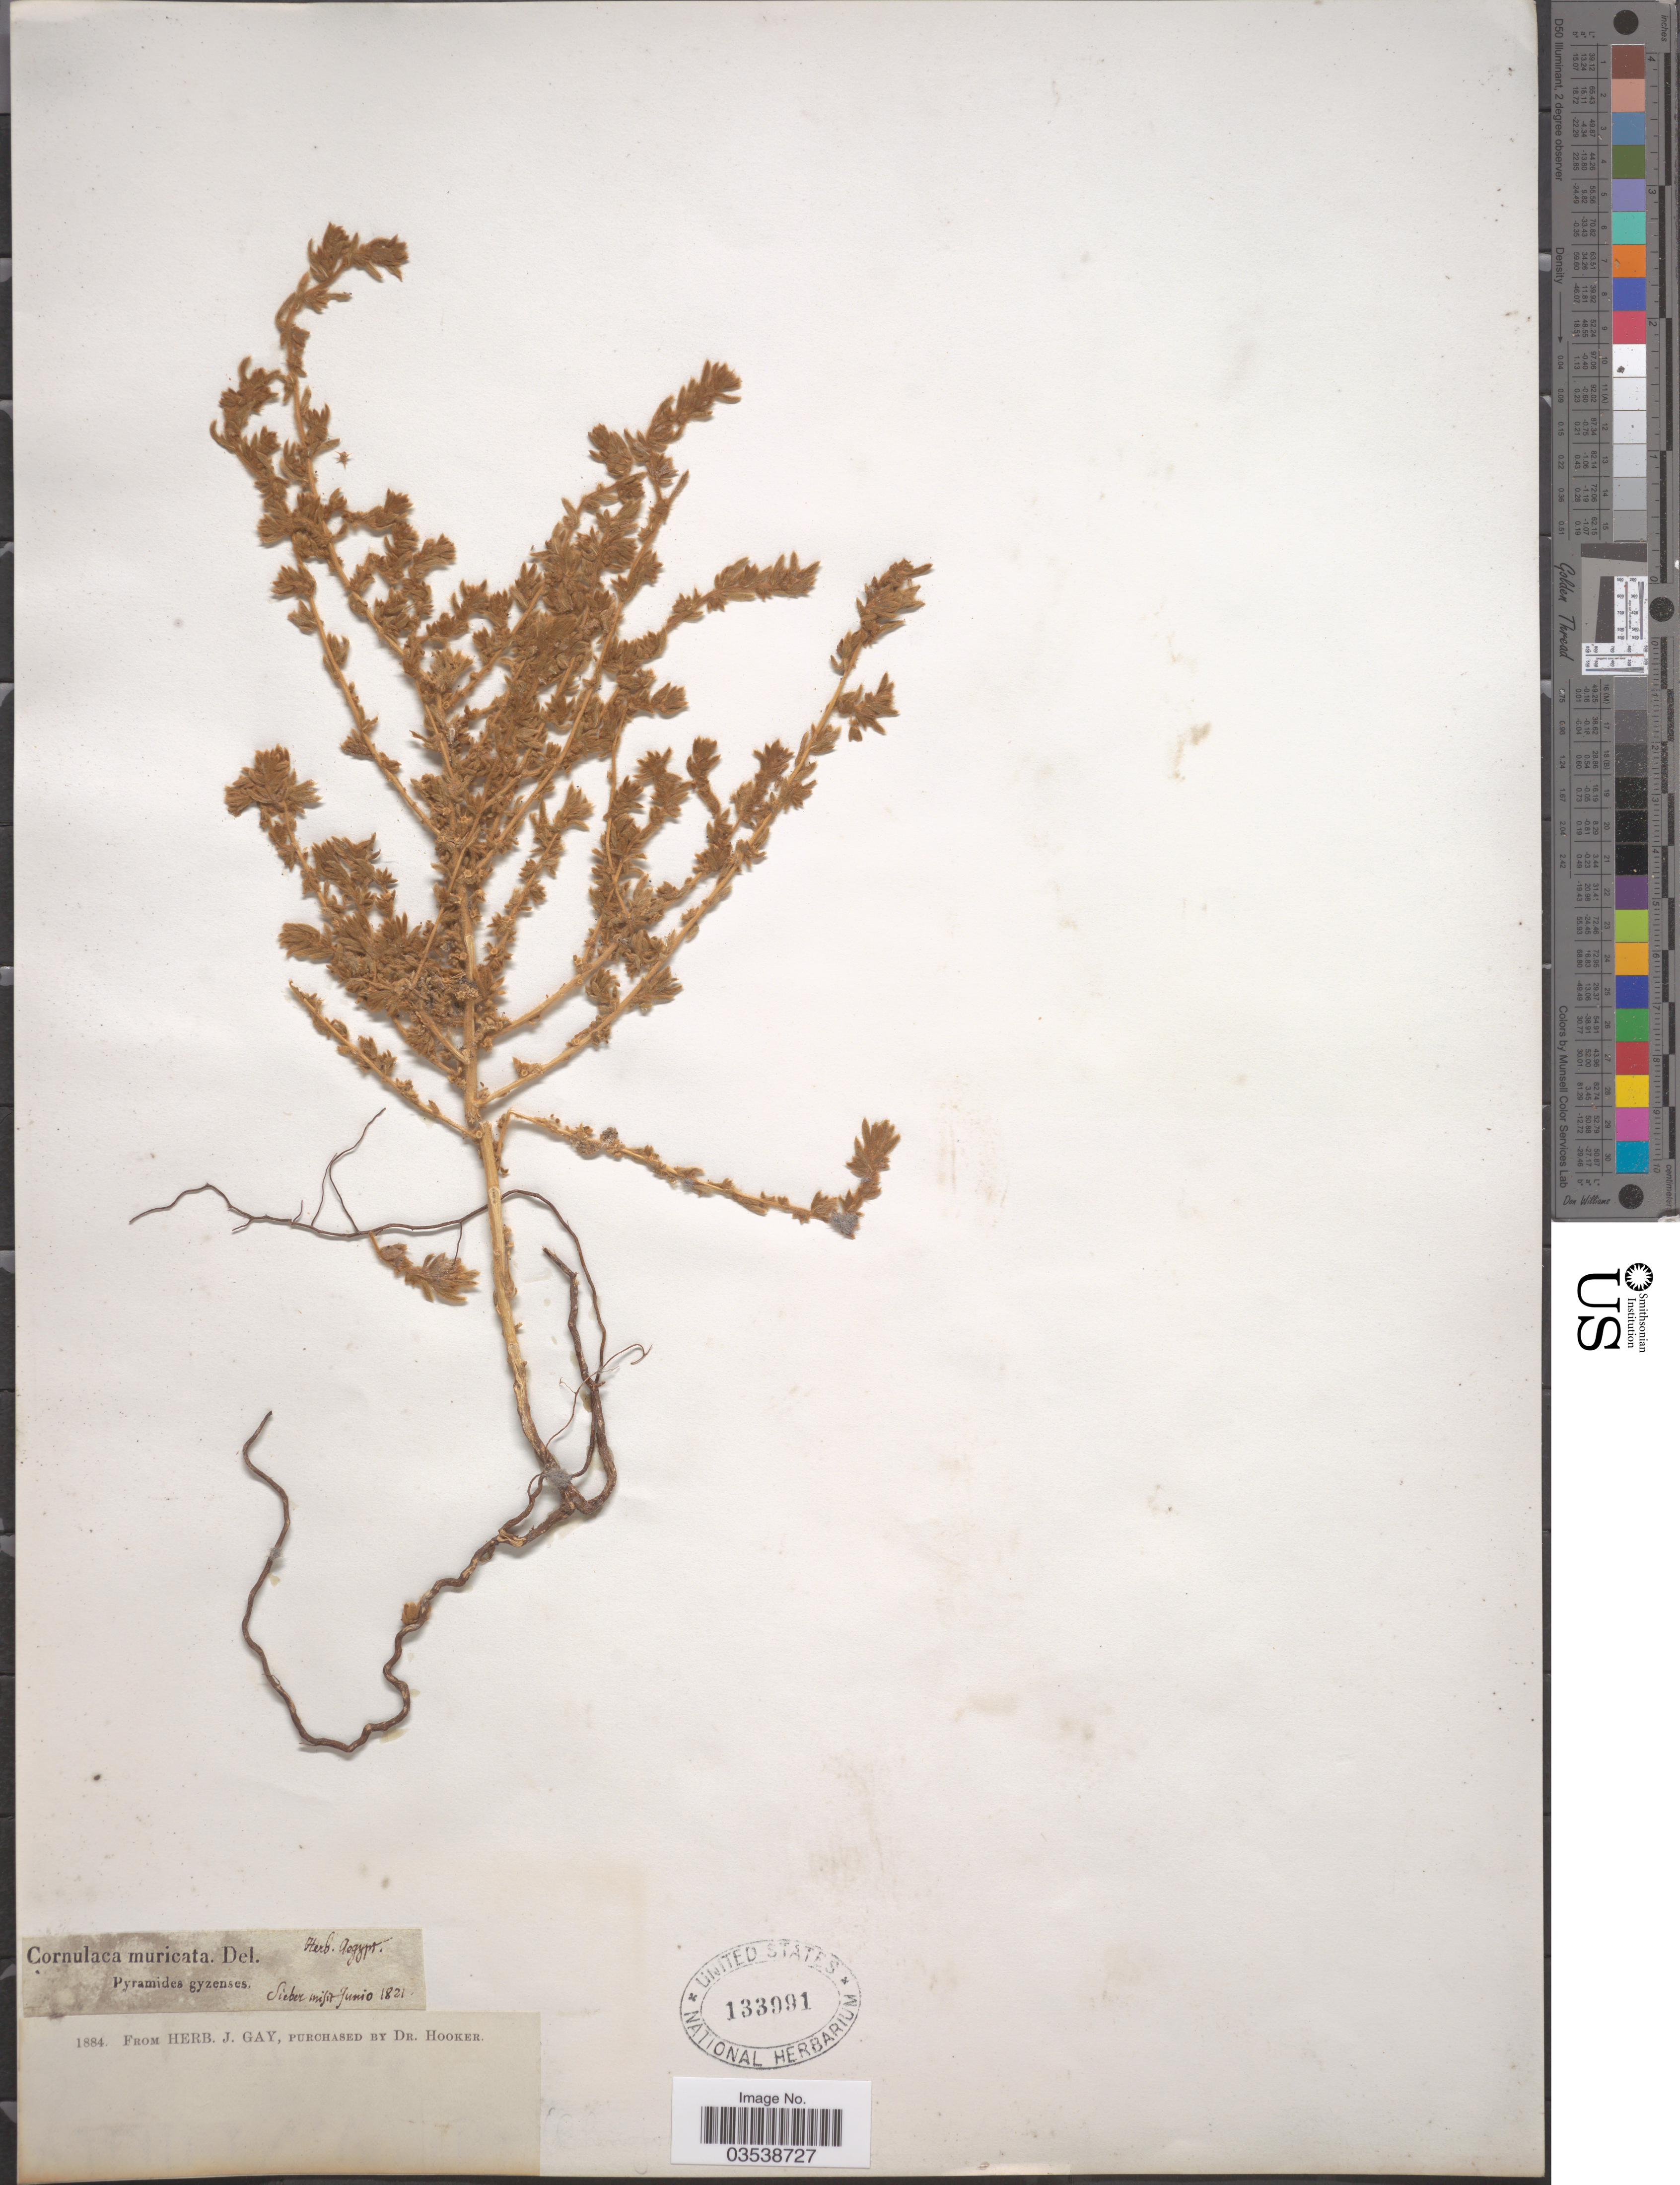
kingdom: Plantae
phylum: Tracheophyta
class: Magnoliopsida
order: Caryophyllales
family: Amaranthaceae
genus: Cornulaca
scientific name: Cornulaca muricata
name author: Delile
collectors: -- Sieber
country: Egypt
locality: Pyramides gyzenses.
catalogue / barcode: US 133991